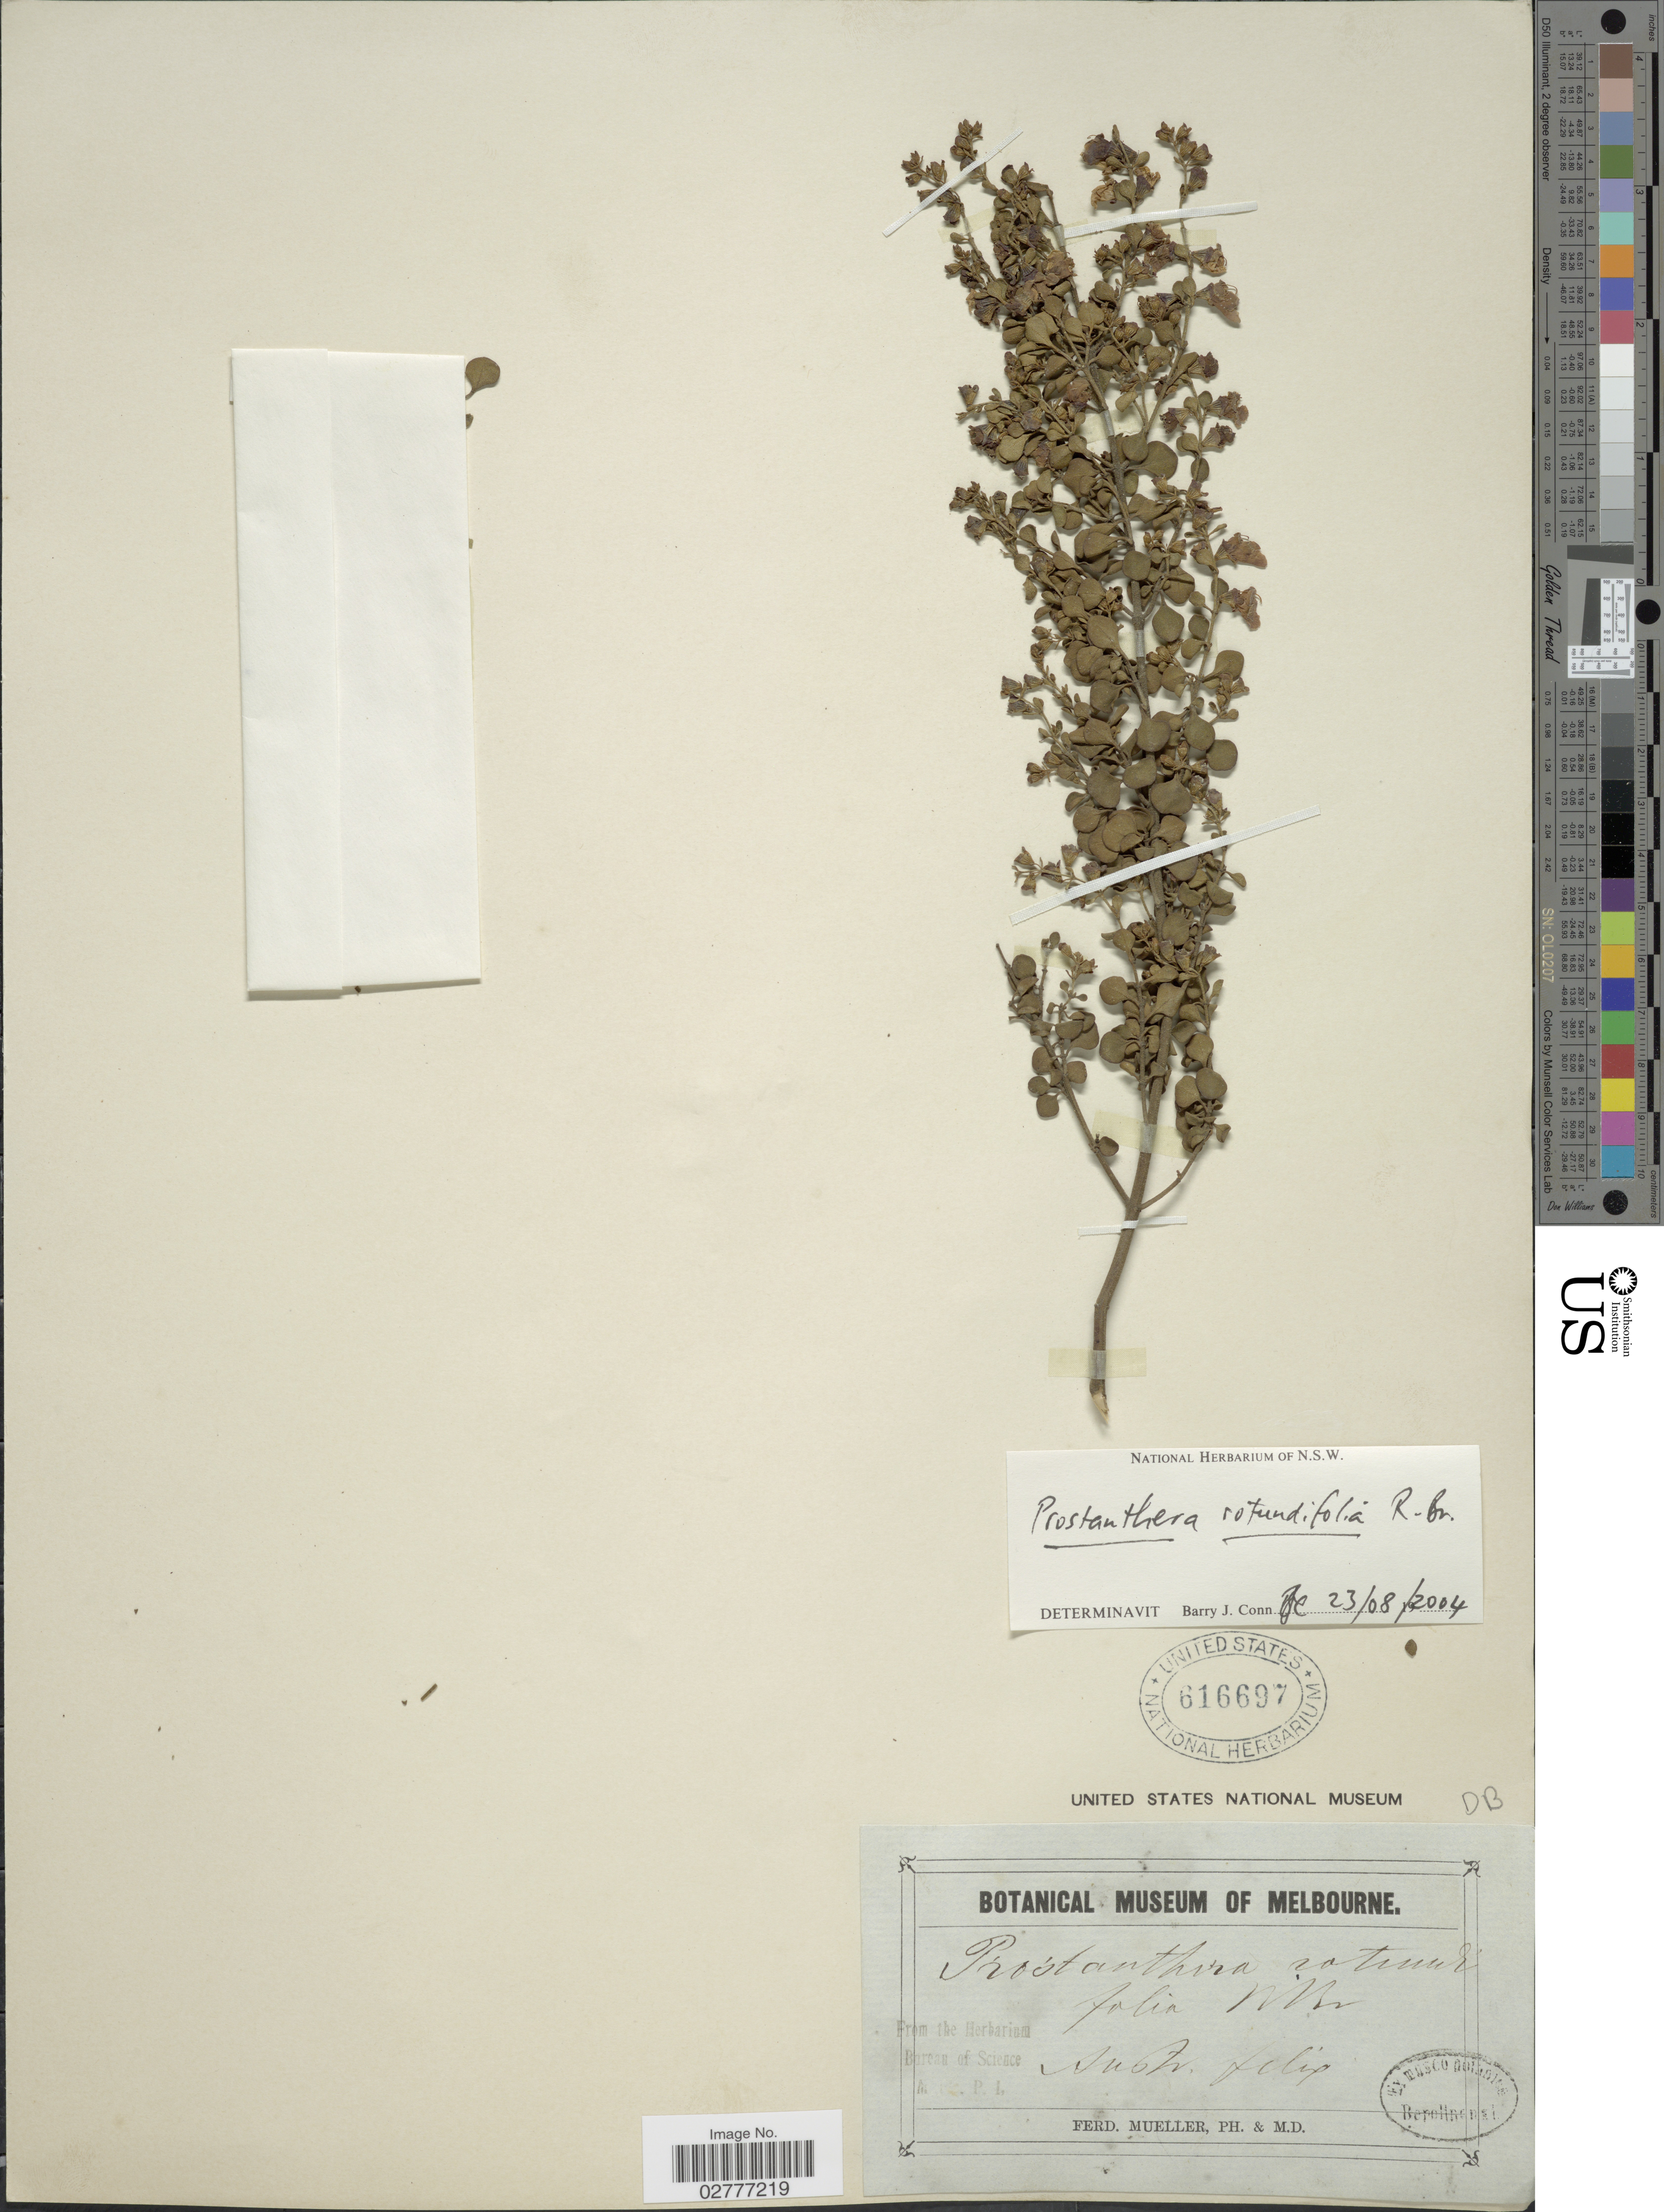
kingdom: Plantae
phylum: Tracheophyta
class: Magnoliopsida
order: Lamiales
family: Lamiaceae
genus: Prostanthera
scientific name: Prostanthera rotundifolia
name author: R. Br.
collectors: F. Mueller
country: Australia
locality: Austr. [illegible text]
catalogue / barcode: US 616697